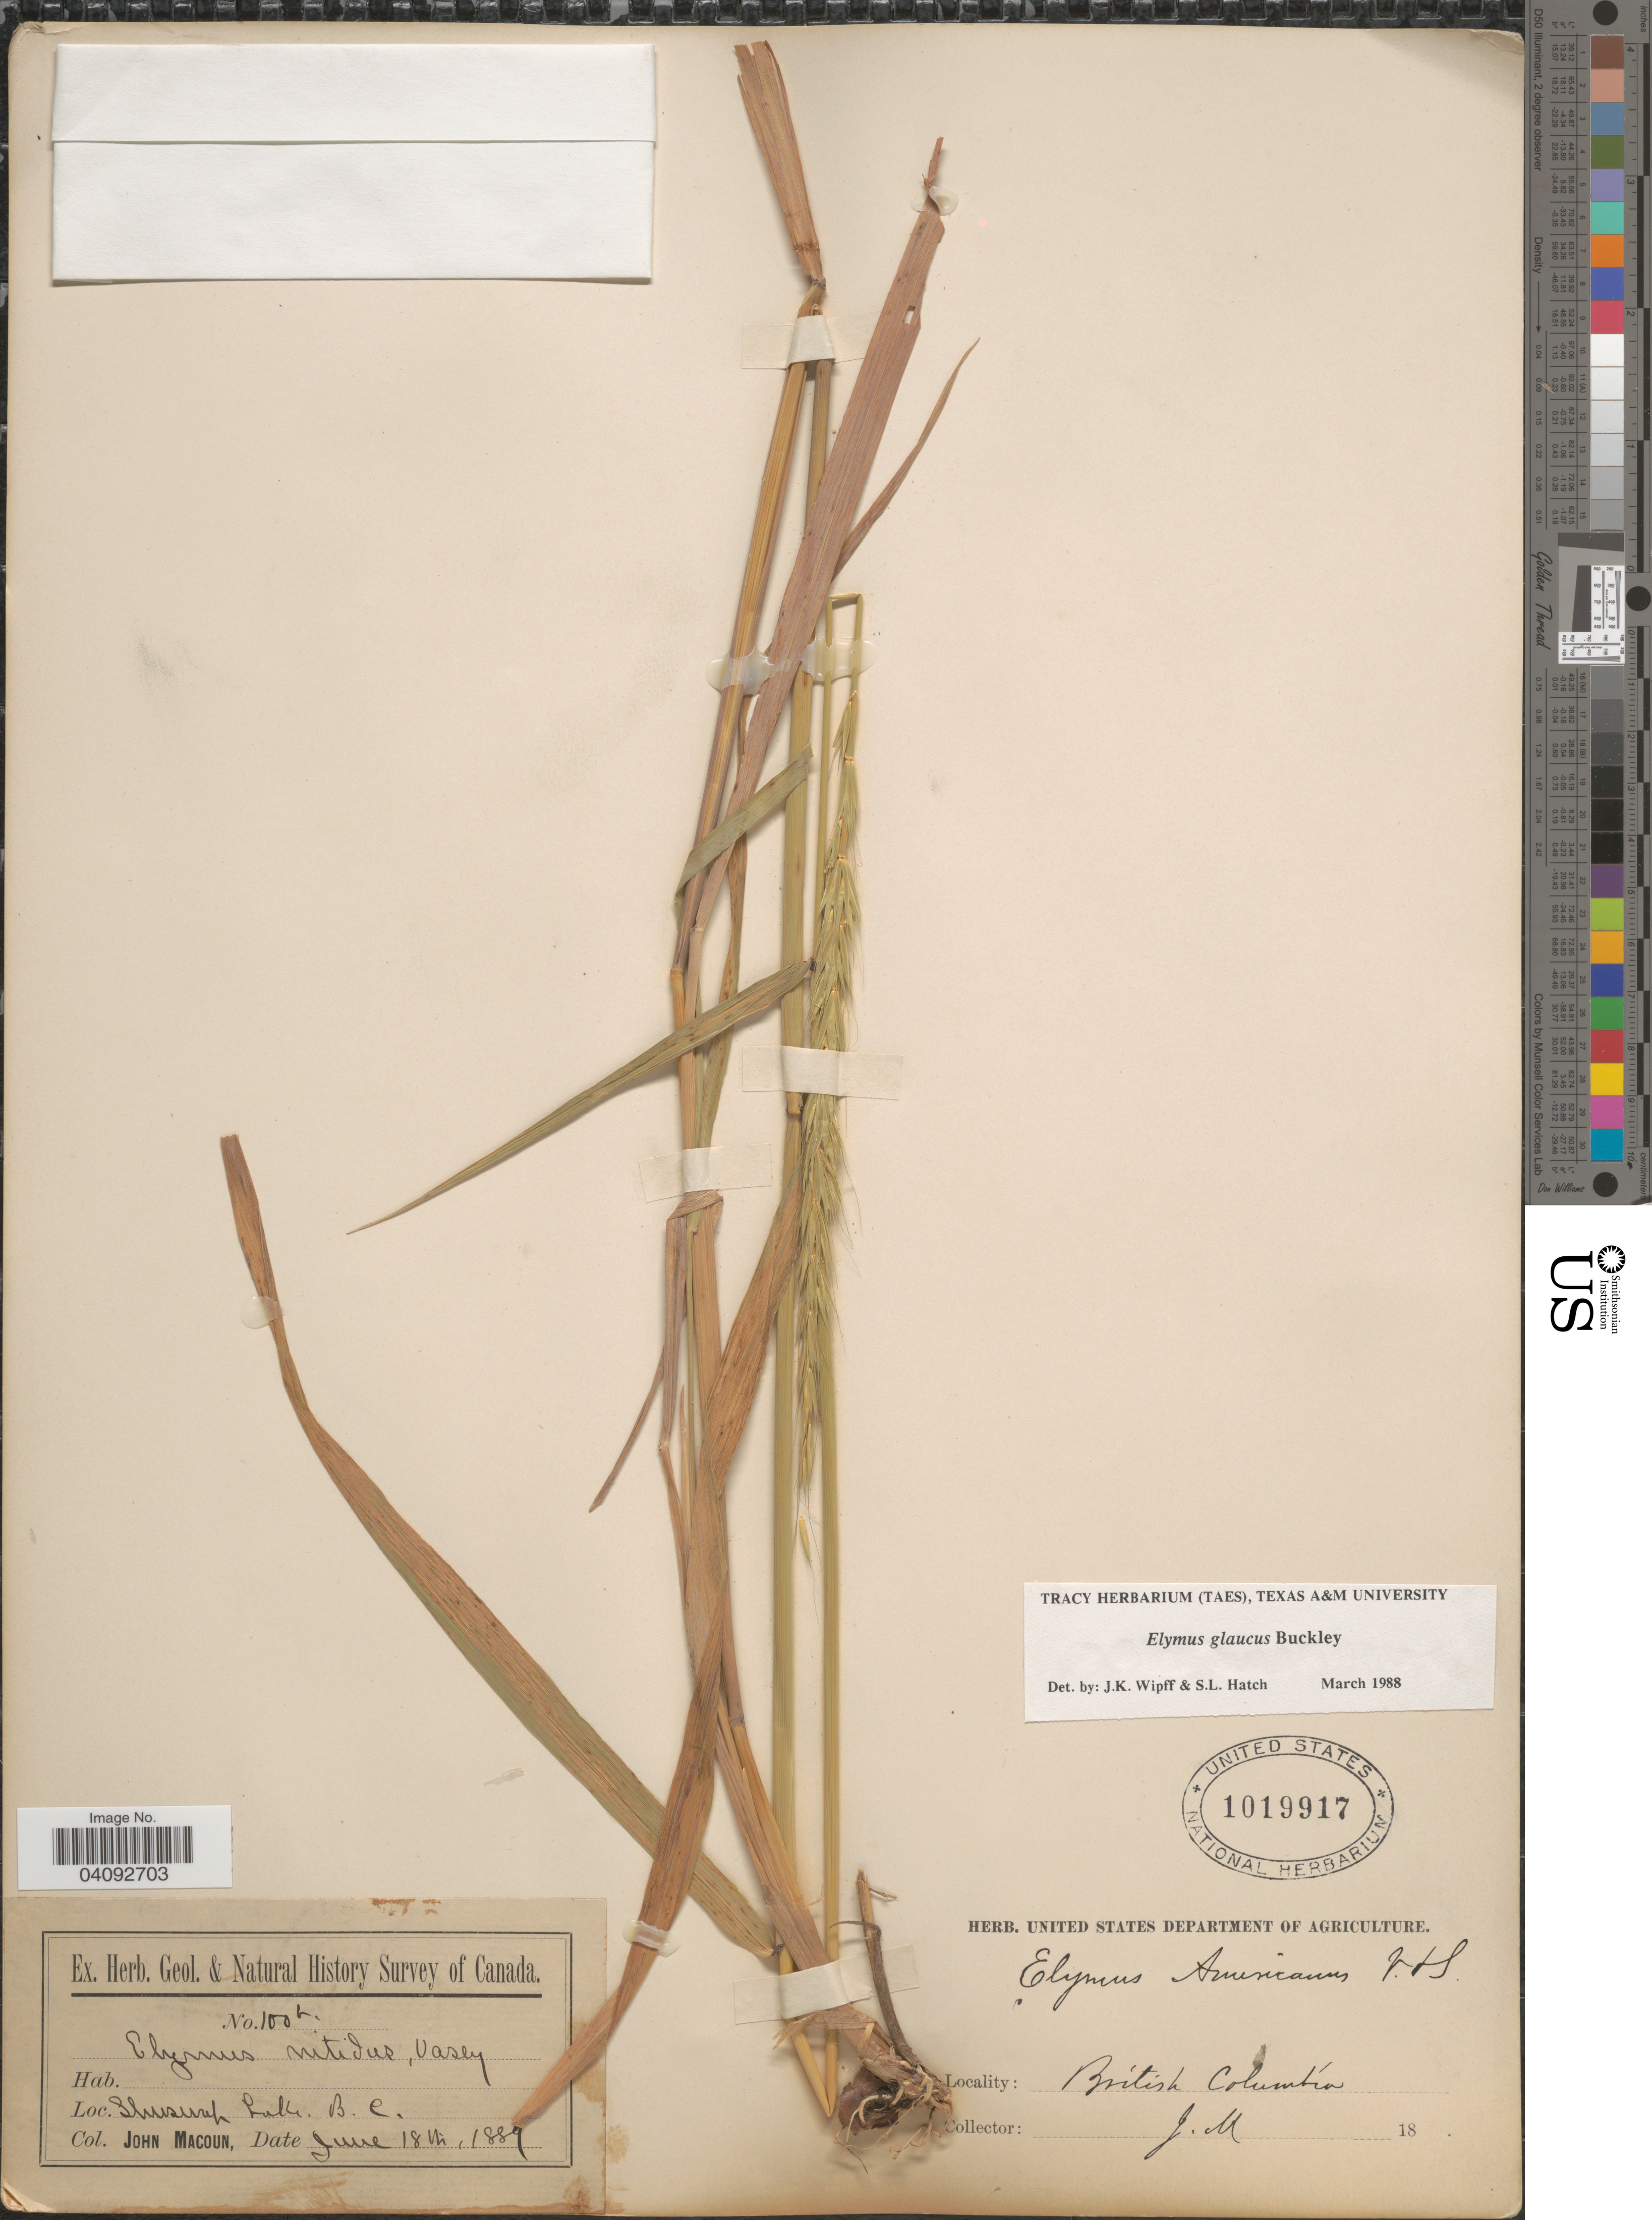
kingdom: Plantae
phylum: Tracheophyta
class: Liliopsida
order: Poales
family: Poaceae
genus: Elymus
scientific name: Elymus glabriflorus var. glabriflorus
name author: (Vasey ex L.H. Dewey) Scribn. & C.R. Ball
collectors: J. Macoun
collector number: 100b*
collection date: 1889-06-18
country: Canada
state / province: British Columbia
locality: Geol. & Natural History Survey of Canada. Shuswap Lake.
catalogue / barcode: US 1019917